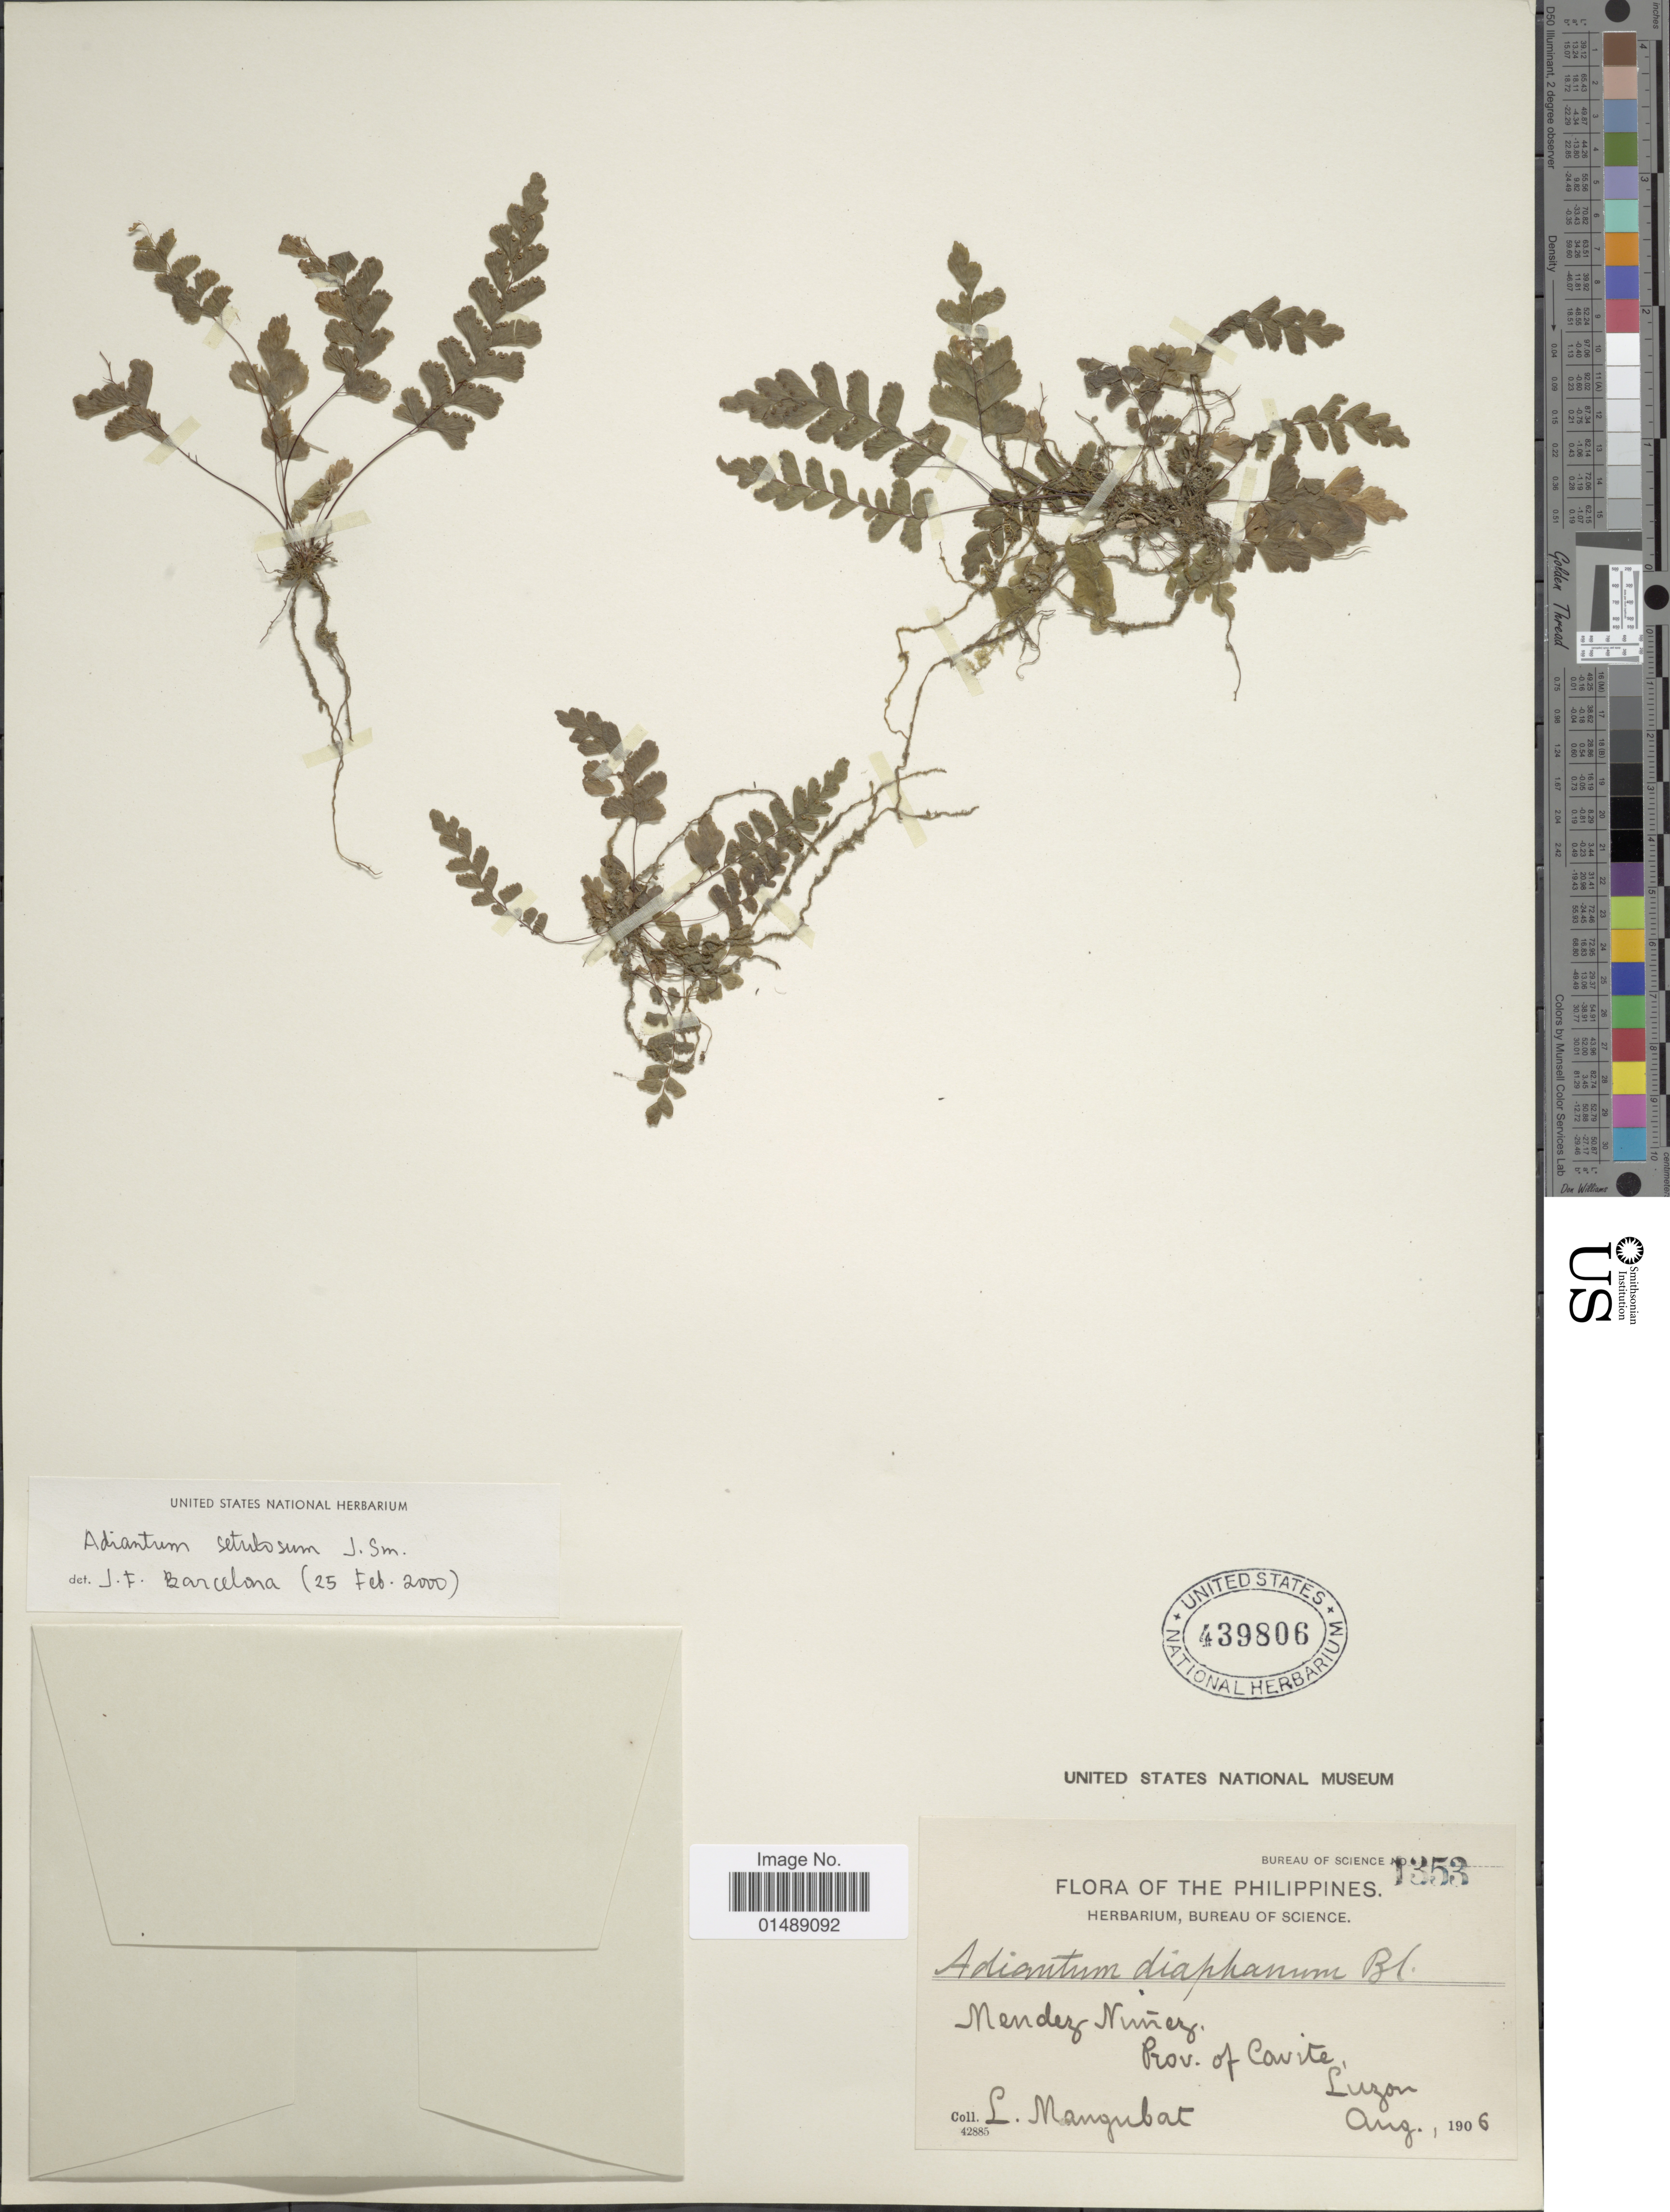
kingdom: Plantae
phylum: Tracheophyta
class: Polypodiopsida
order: Polypodiales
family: Pteridaceae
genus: Adiantum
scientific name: Adiantum setulosum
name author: J. Sm.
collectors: L. Mangubat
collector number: Bureau of Science 1353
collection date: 1906-08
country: Philippines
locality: Mendez Ninez, Prov. of Cavite, Luzon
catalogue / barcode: US 439806